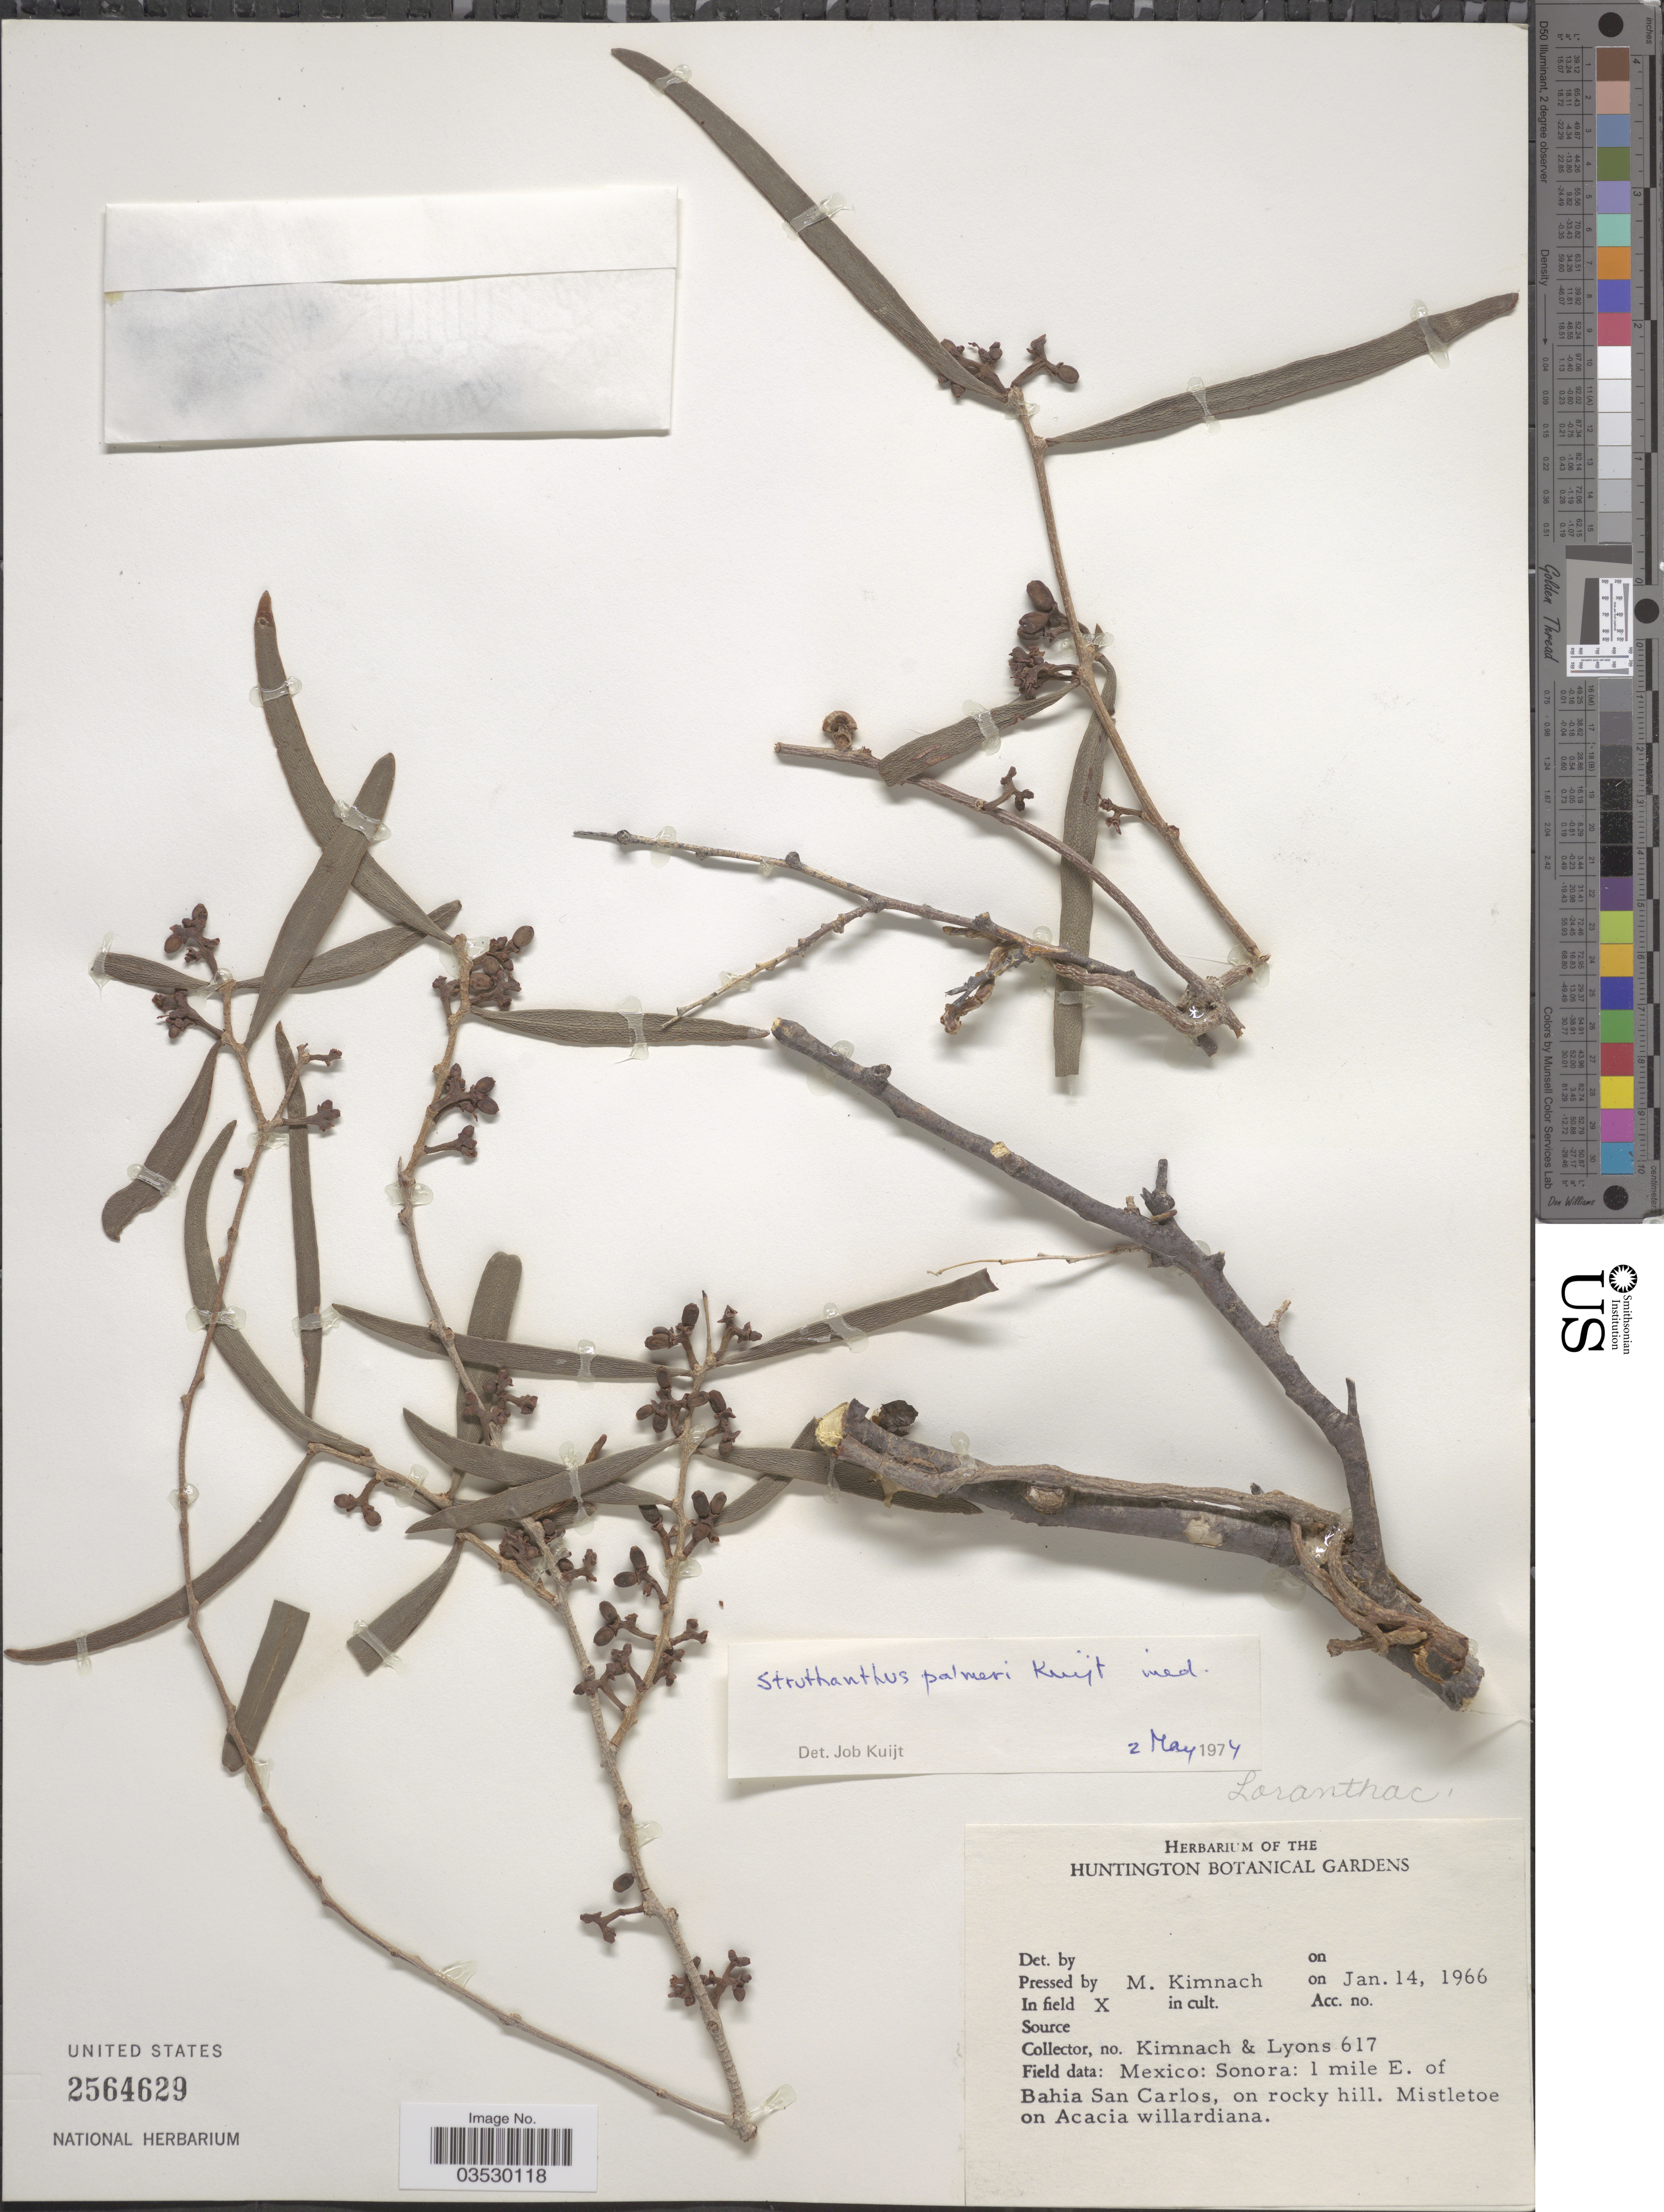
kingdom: Plantae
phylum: Tracheophyta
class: Magnoliopsida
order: Santalales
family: Loranthaceae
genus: Struthanthus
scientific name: Struthanthus palmeri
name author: Kuijt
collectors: -. Kimnach & Lyons, --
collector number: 617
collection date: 1966-01-14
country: Mexico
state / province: Sonora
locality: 1 mile E. of Bahia San Carlos.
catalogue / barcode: US 2564629